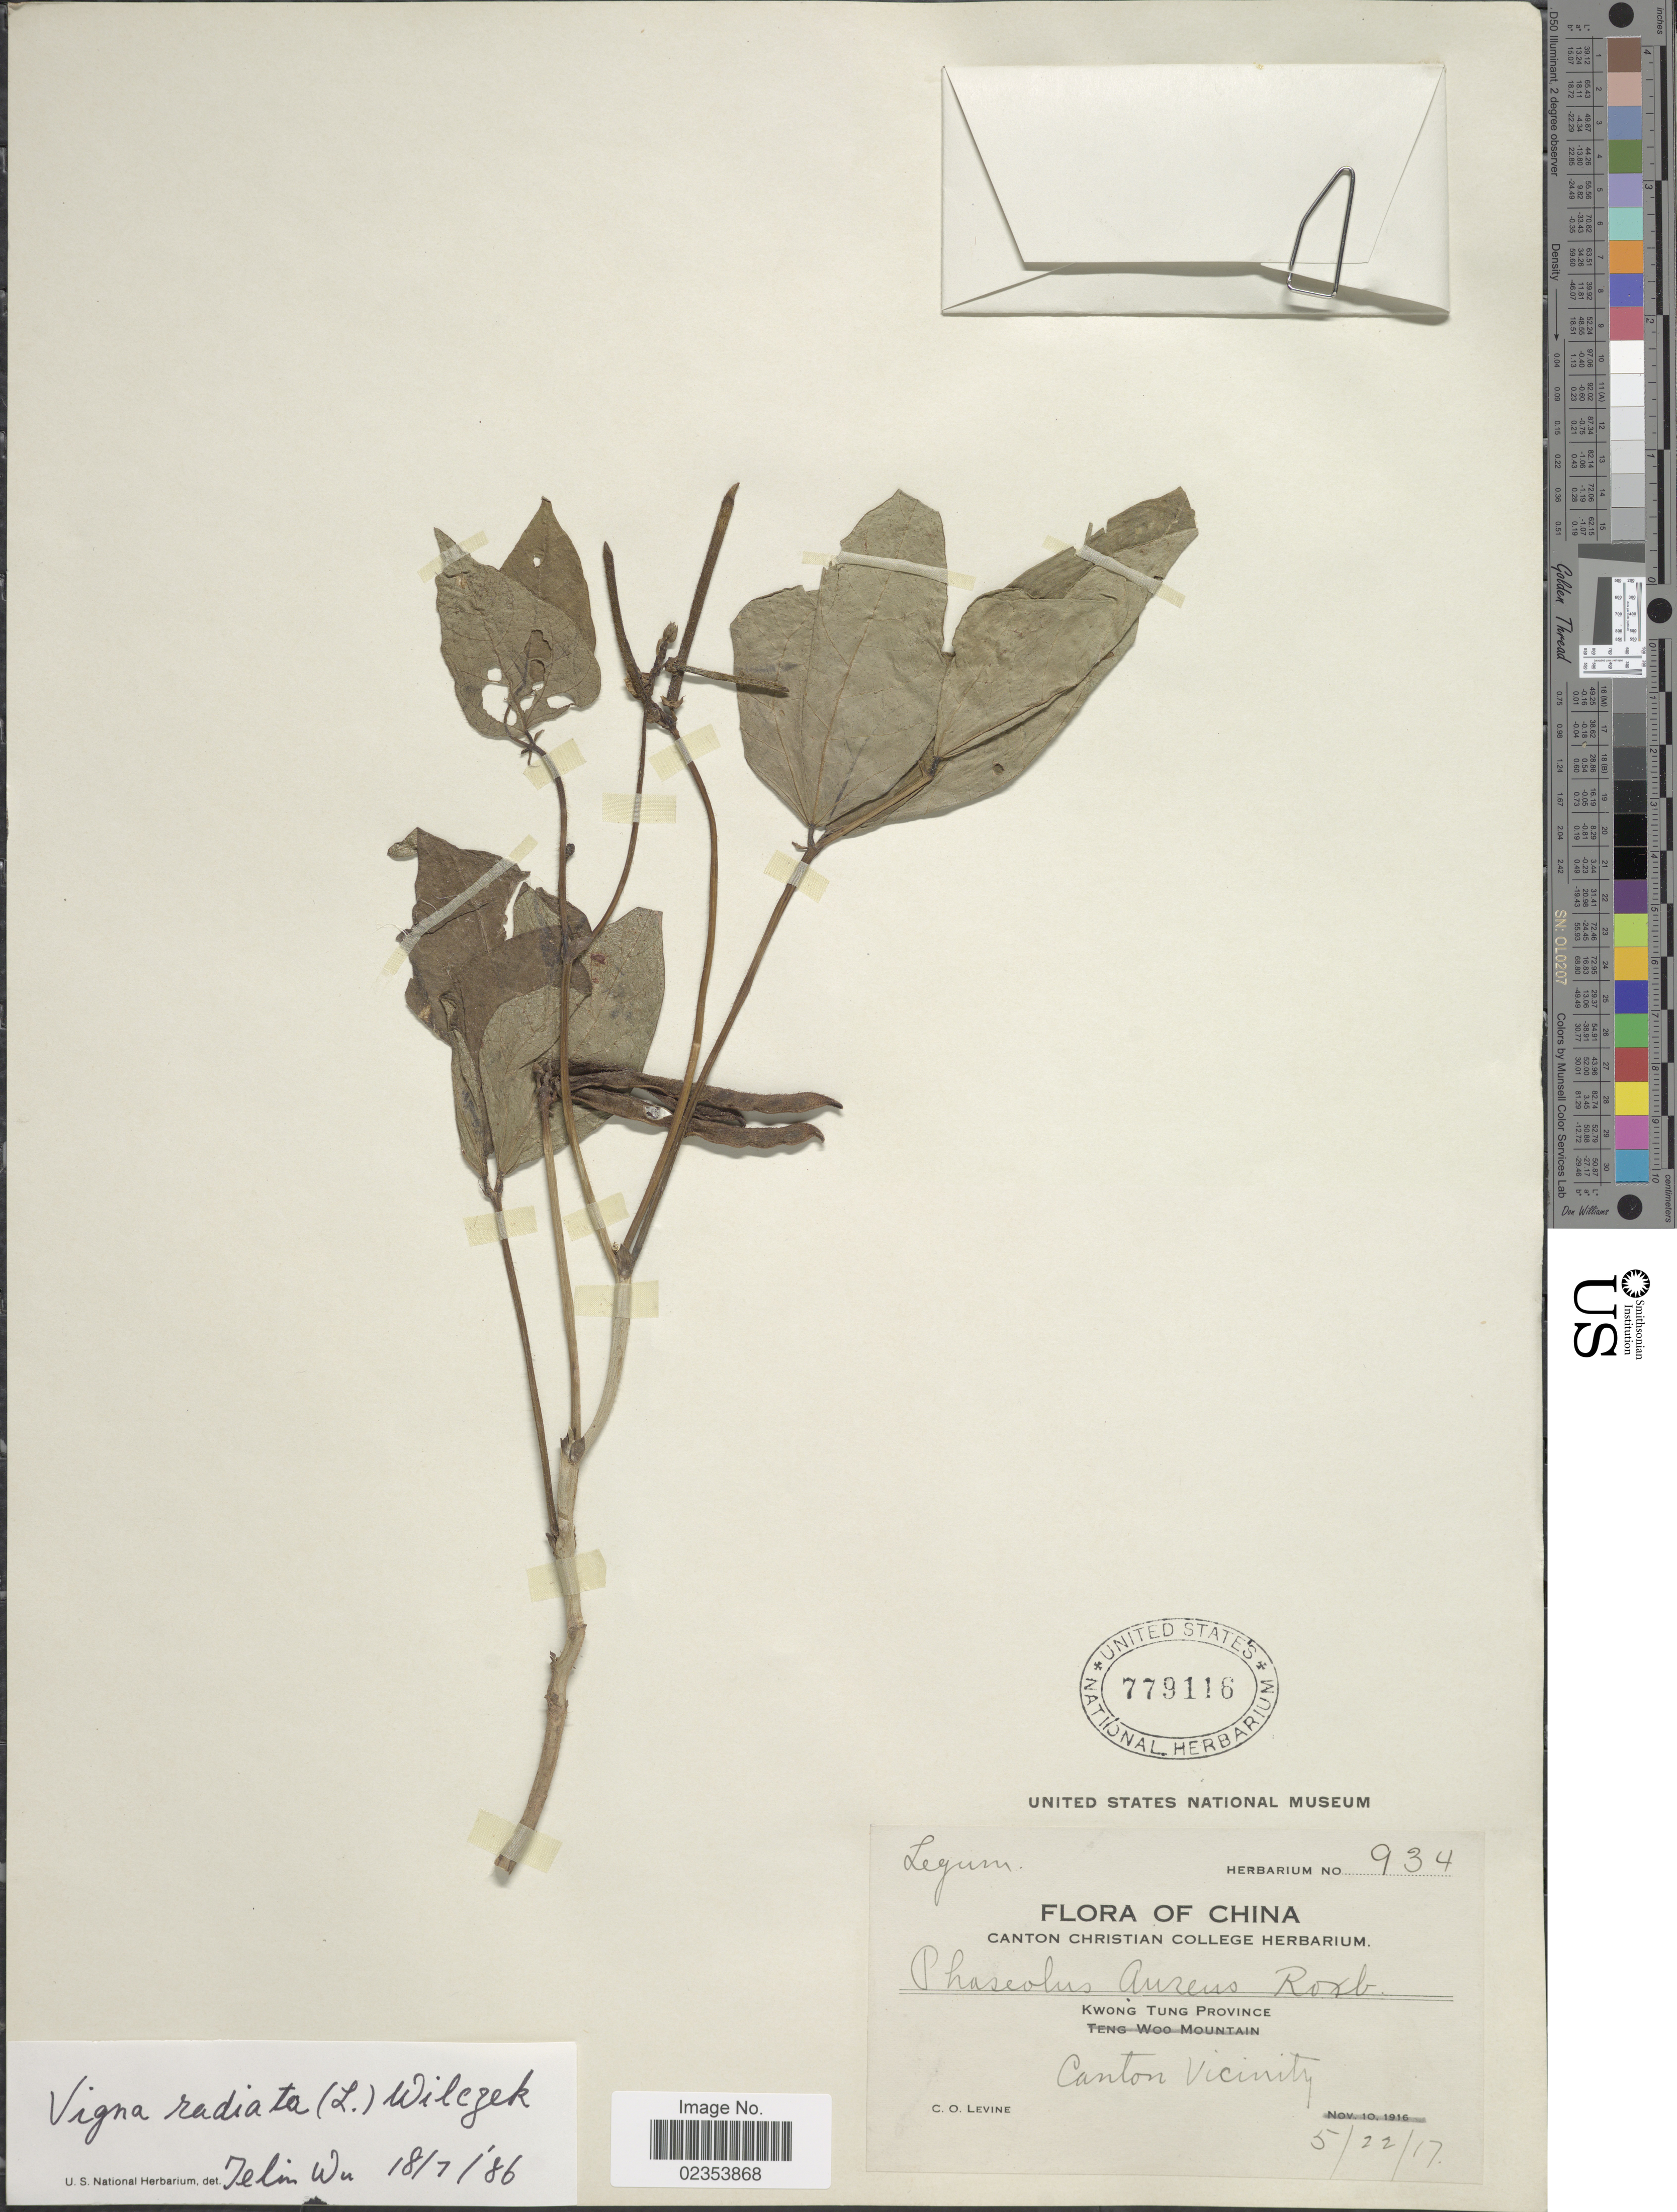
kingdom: Plantae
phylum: Tracheophyta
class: Magnoliopsida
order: Fabales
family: Fabaceae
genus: Vigna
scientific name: Vigna radiata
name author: (L.) R. Wilczek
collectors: C. O. Levine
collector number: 934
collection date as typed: Transcribed d/m/y: 22/5/17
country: China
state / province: Guangdong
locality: Kwong Tung Province Canton and Vicinity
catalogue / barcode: US 779116